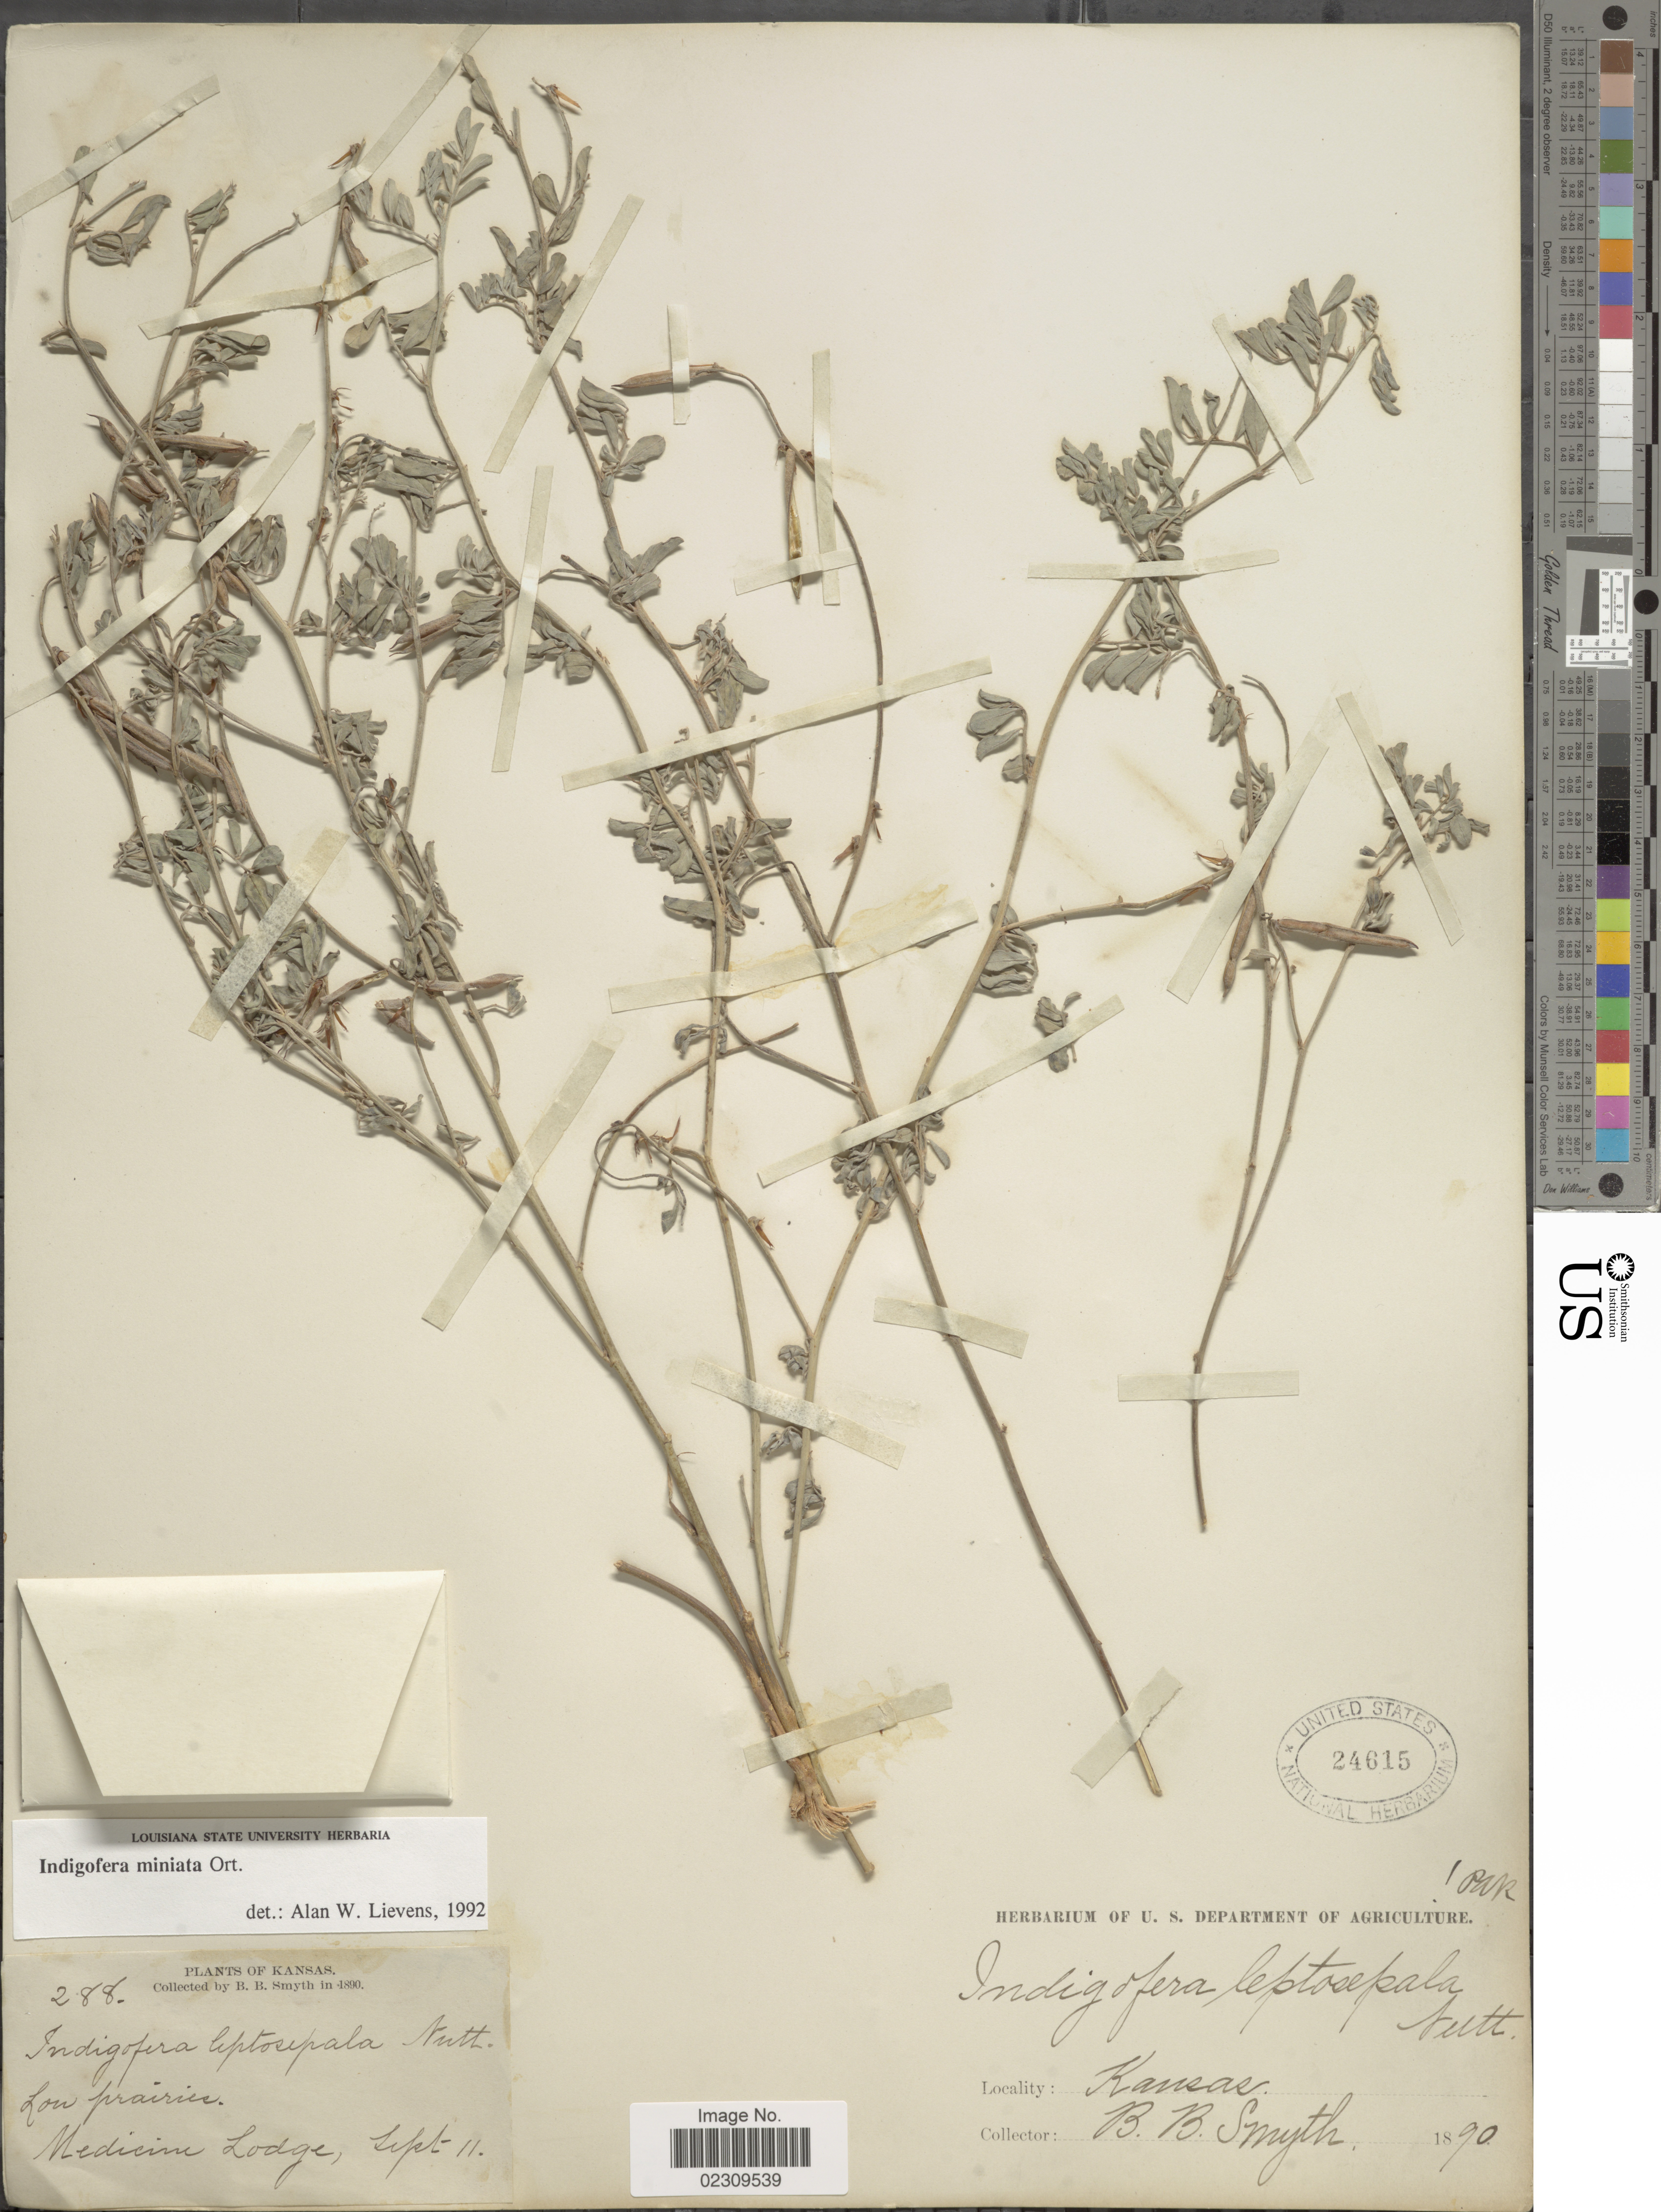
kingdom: Plantae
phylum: Tracheophyta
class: Magnoliopsida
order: Fabales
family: Fabaceae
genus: Indigofera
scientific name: Indigofera miniata var. leptosepala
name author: Ortega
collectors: B. Smyth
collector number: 288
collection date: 1890-09-11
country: United States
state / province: Kansas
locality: Medicine Lodge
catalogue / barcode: US 24615